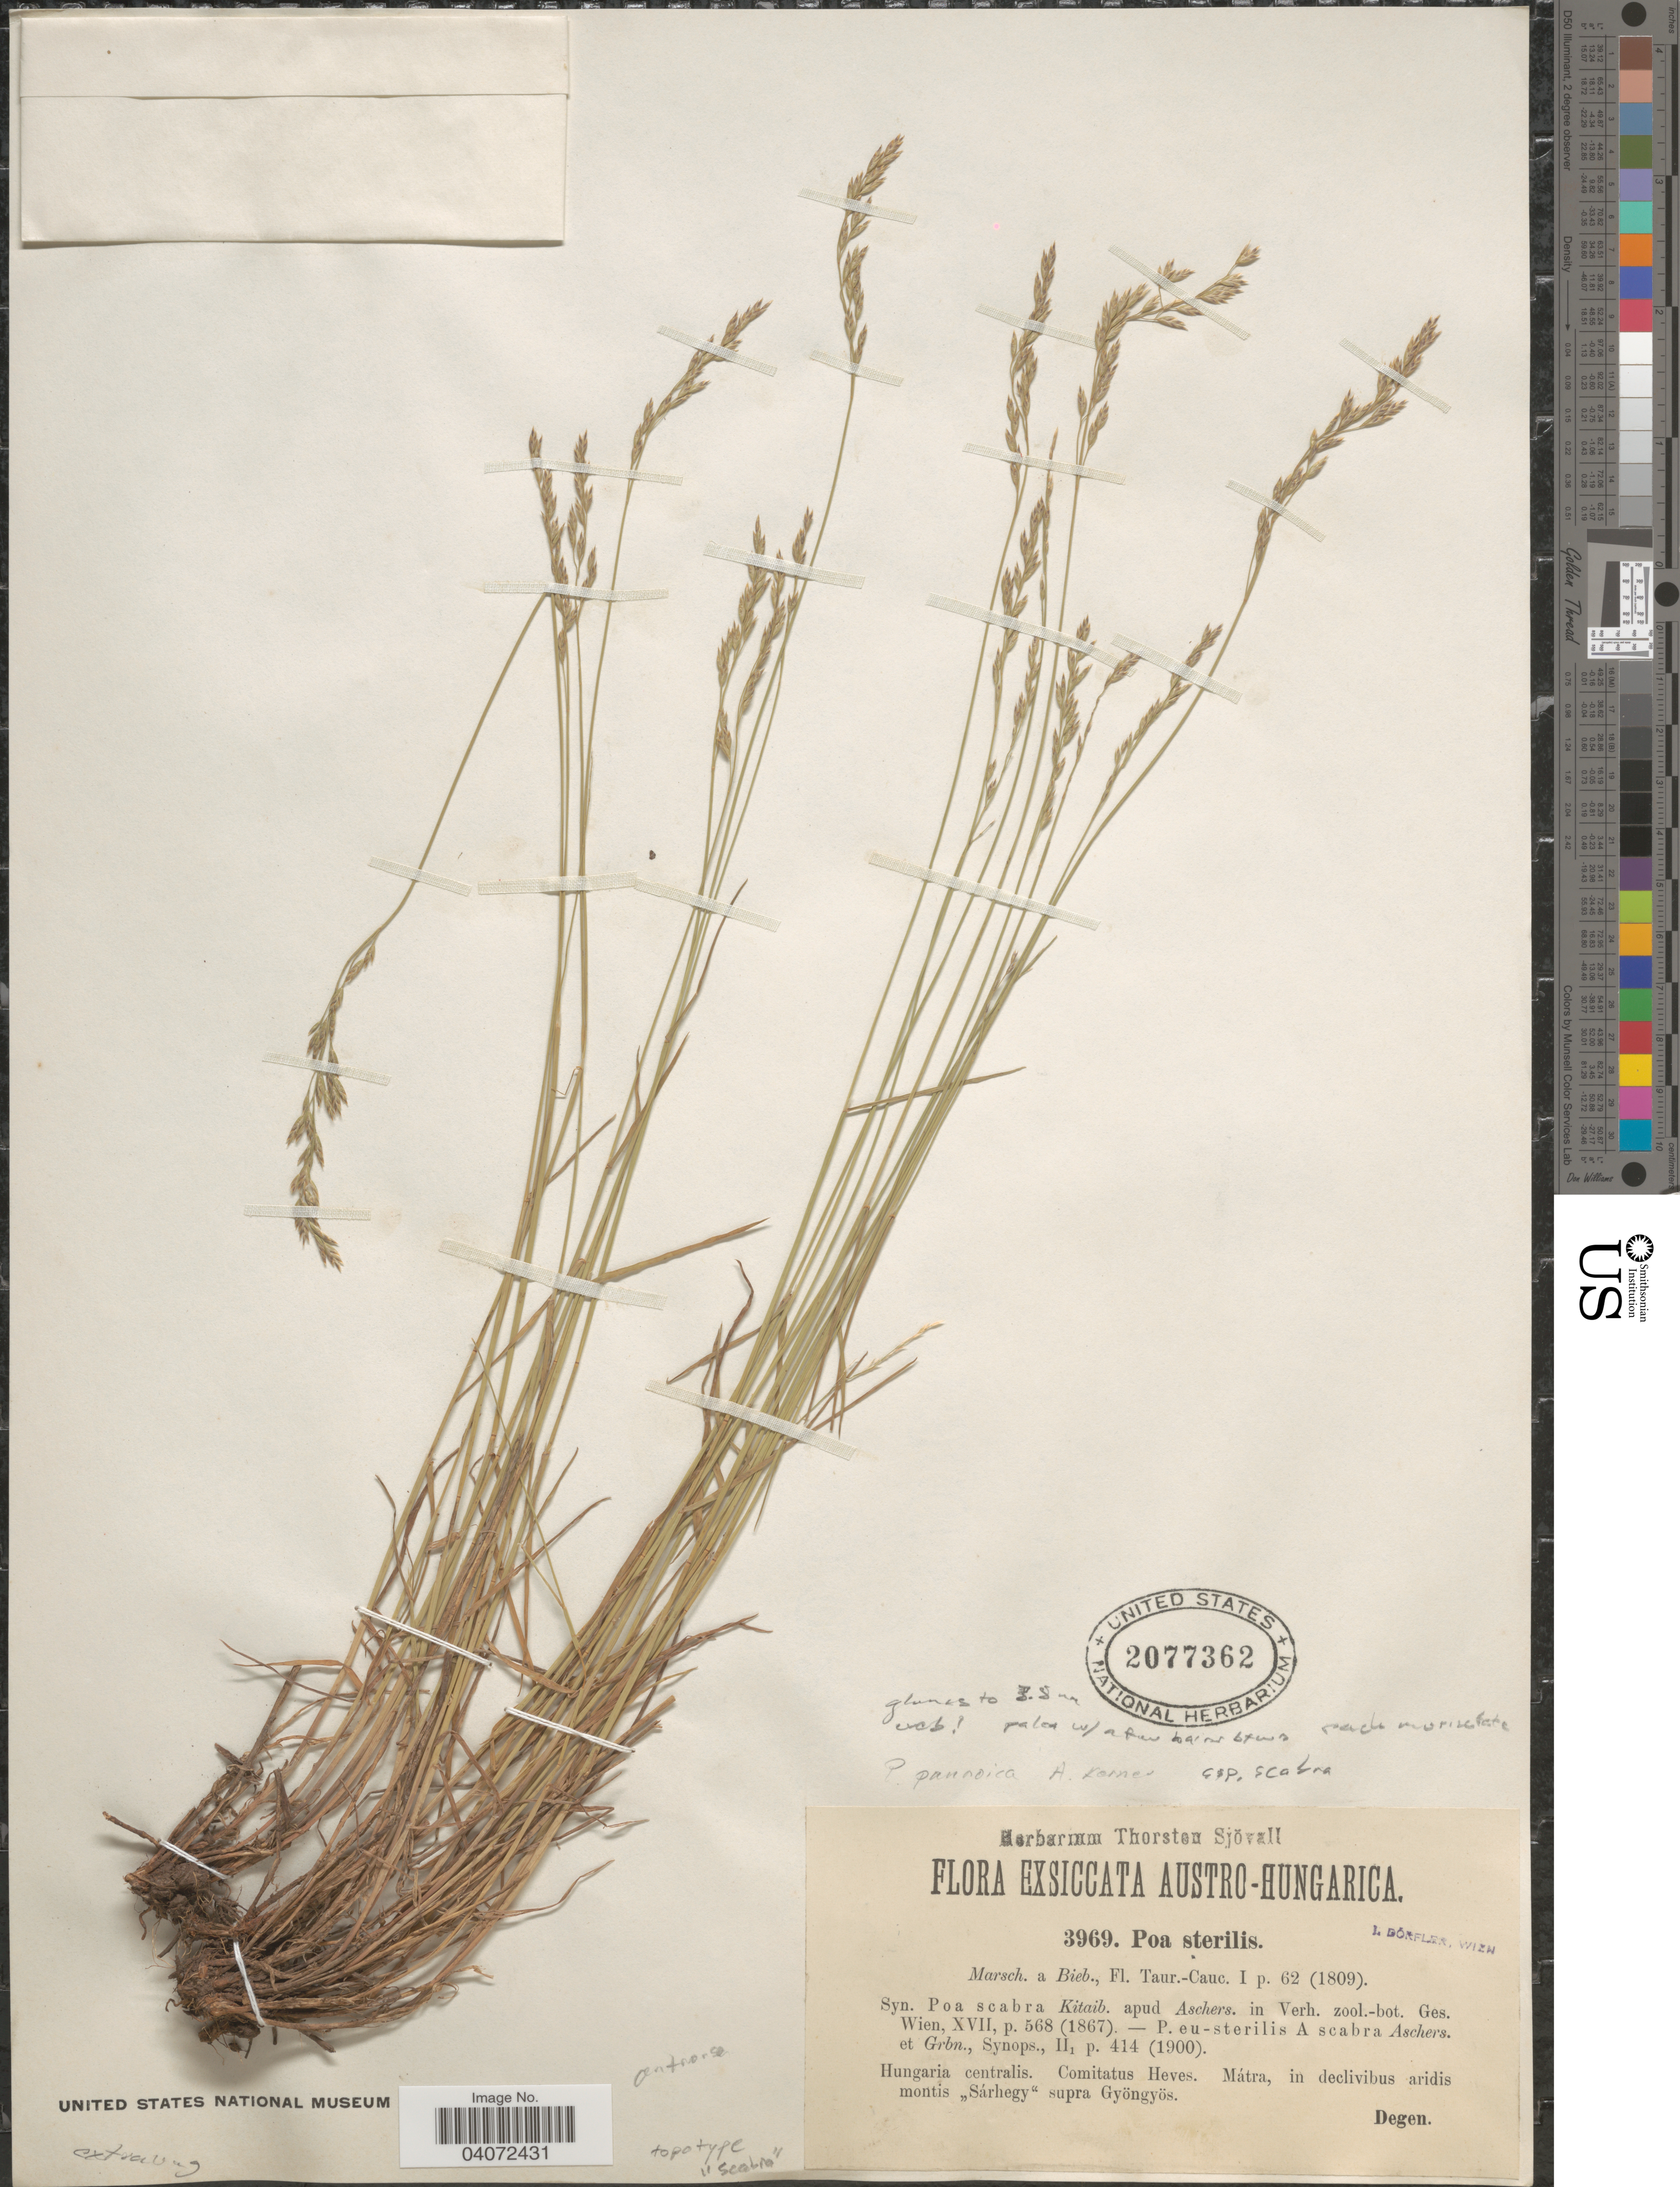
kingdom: Plantae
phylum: Tracheophyta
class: Liliopsida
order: Poales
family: Poaceae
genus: Poa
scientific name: Poa pannonica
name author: A. Kern.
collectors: Degen.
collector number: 3969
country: Hungary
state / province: Heves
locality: Austro-Hungarica. Hungaria centralis. Comitatus Heves. Mátra, in declivibus aridis montis "Sárhegy" supra Gyöngyös.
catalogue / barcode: US 2077362